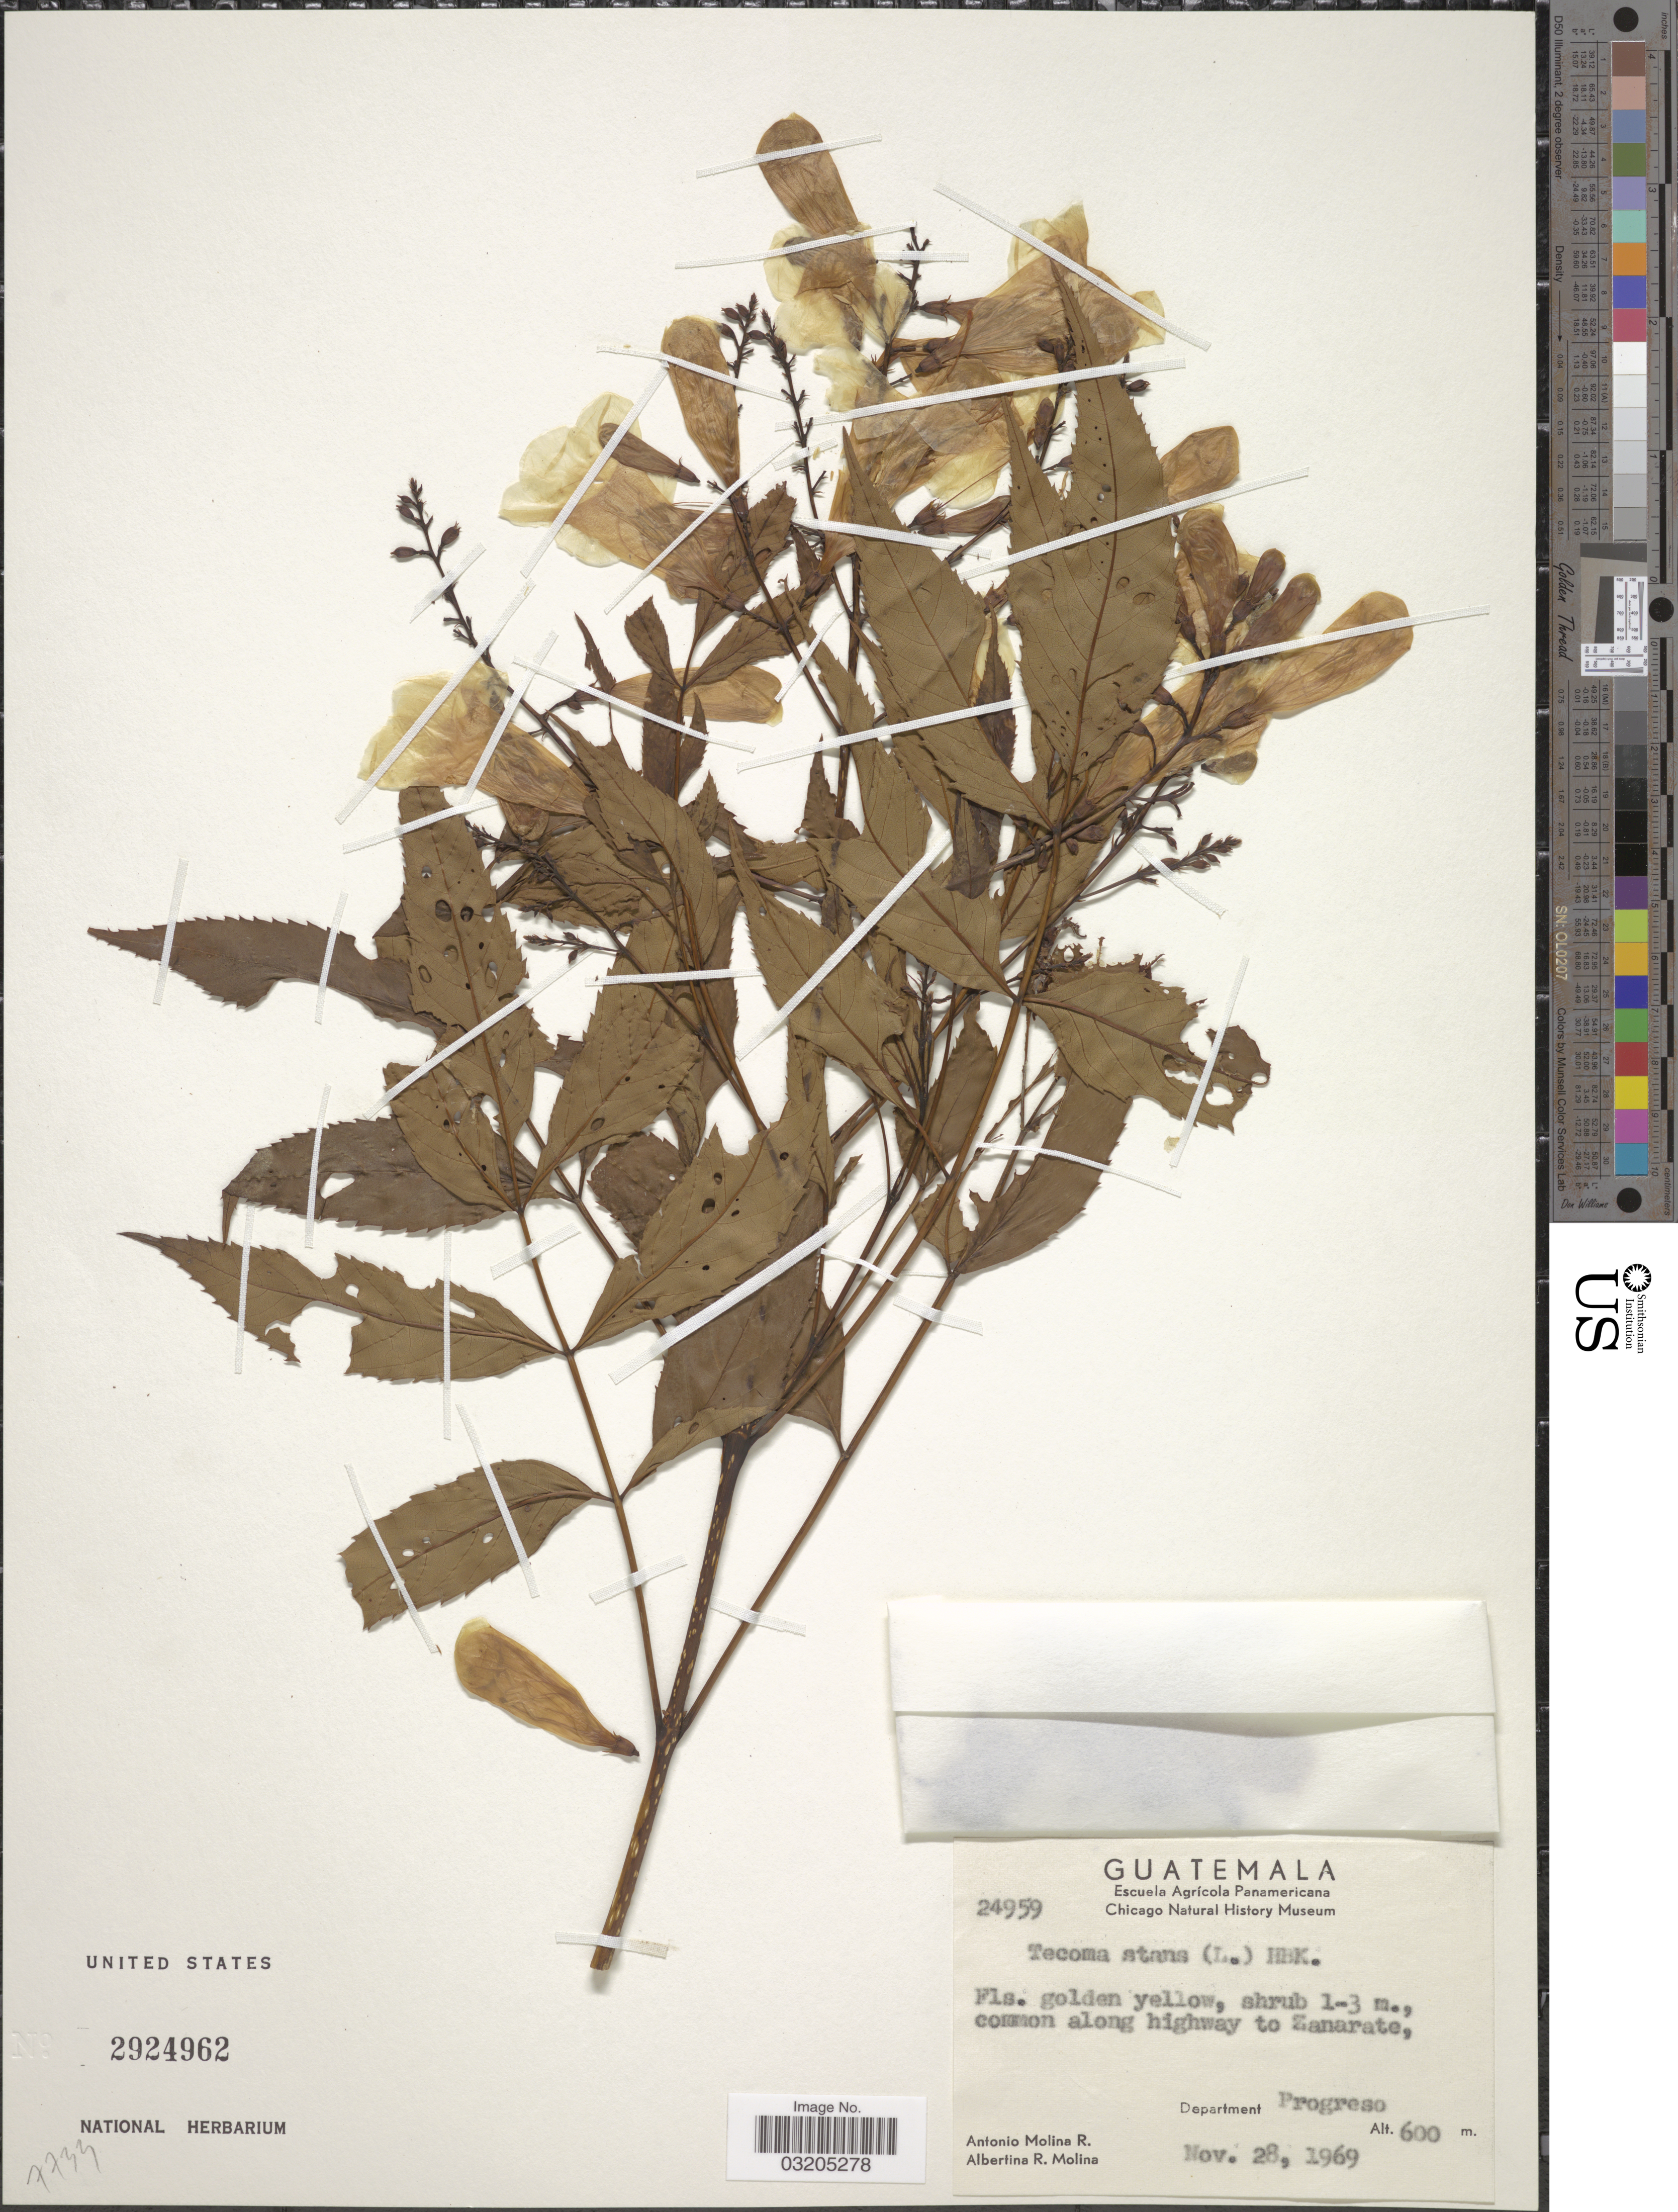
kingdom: Plantae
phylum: Tracheophyta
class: Magnoliopsida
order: Lamiales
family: Bignoniaceae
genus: Tecoma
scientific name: Tecoma stans var. stans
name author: (L.) Juss. ex Kunth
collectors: A. Molina R. & A. R. Molina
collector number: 24959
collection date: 1969-11-28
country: Guatemala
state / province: El Progreso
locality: Common along highway to Zanarate, Department Progreso.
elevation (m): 600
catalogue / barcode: US 2924962